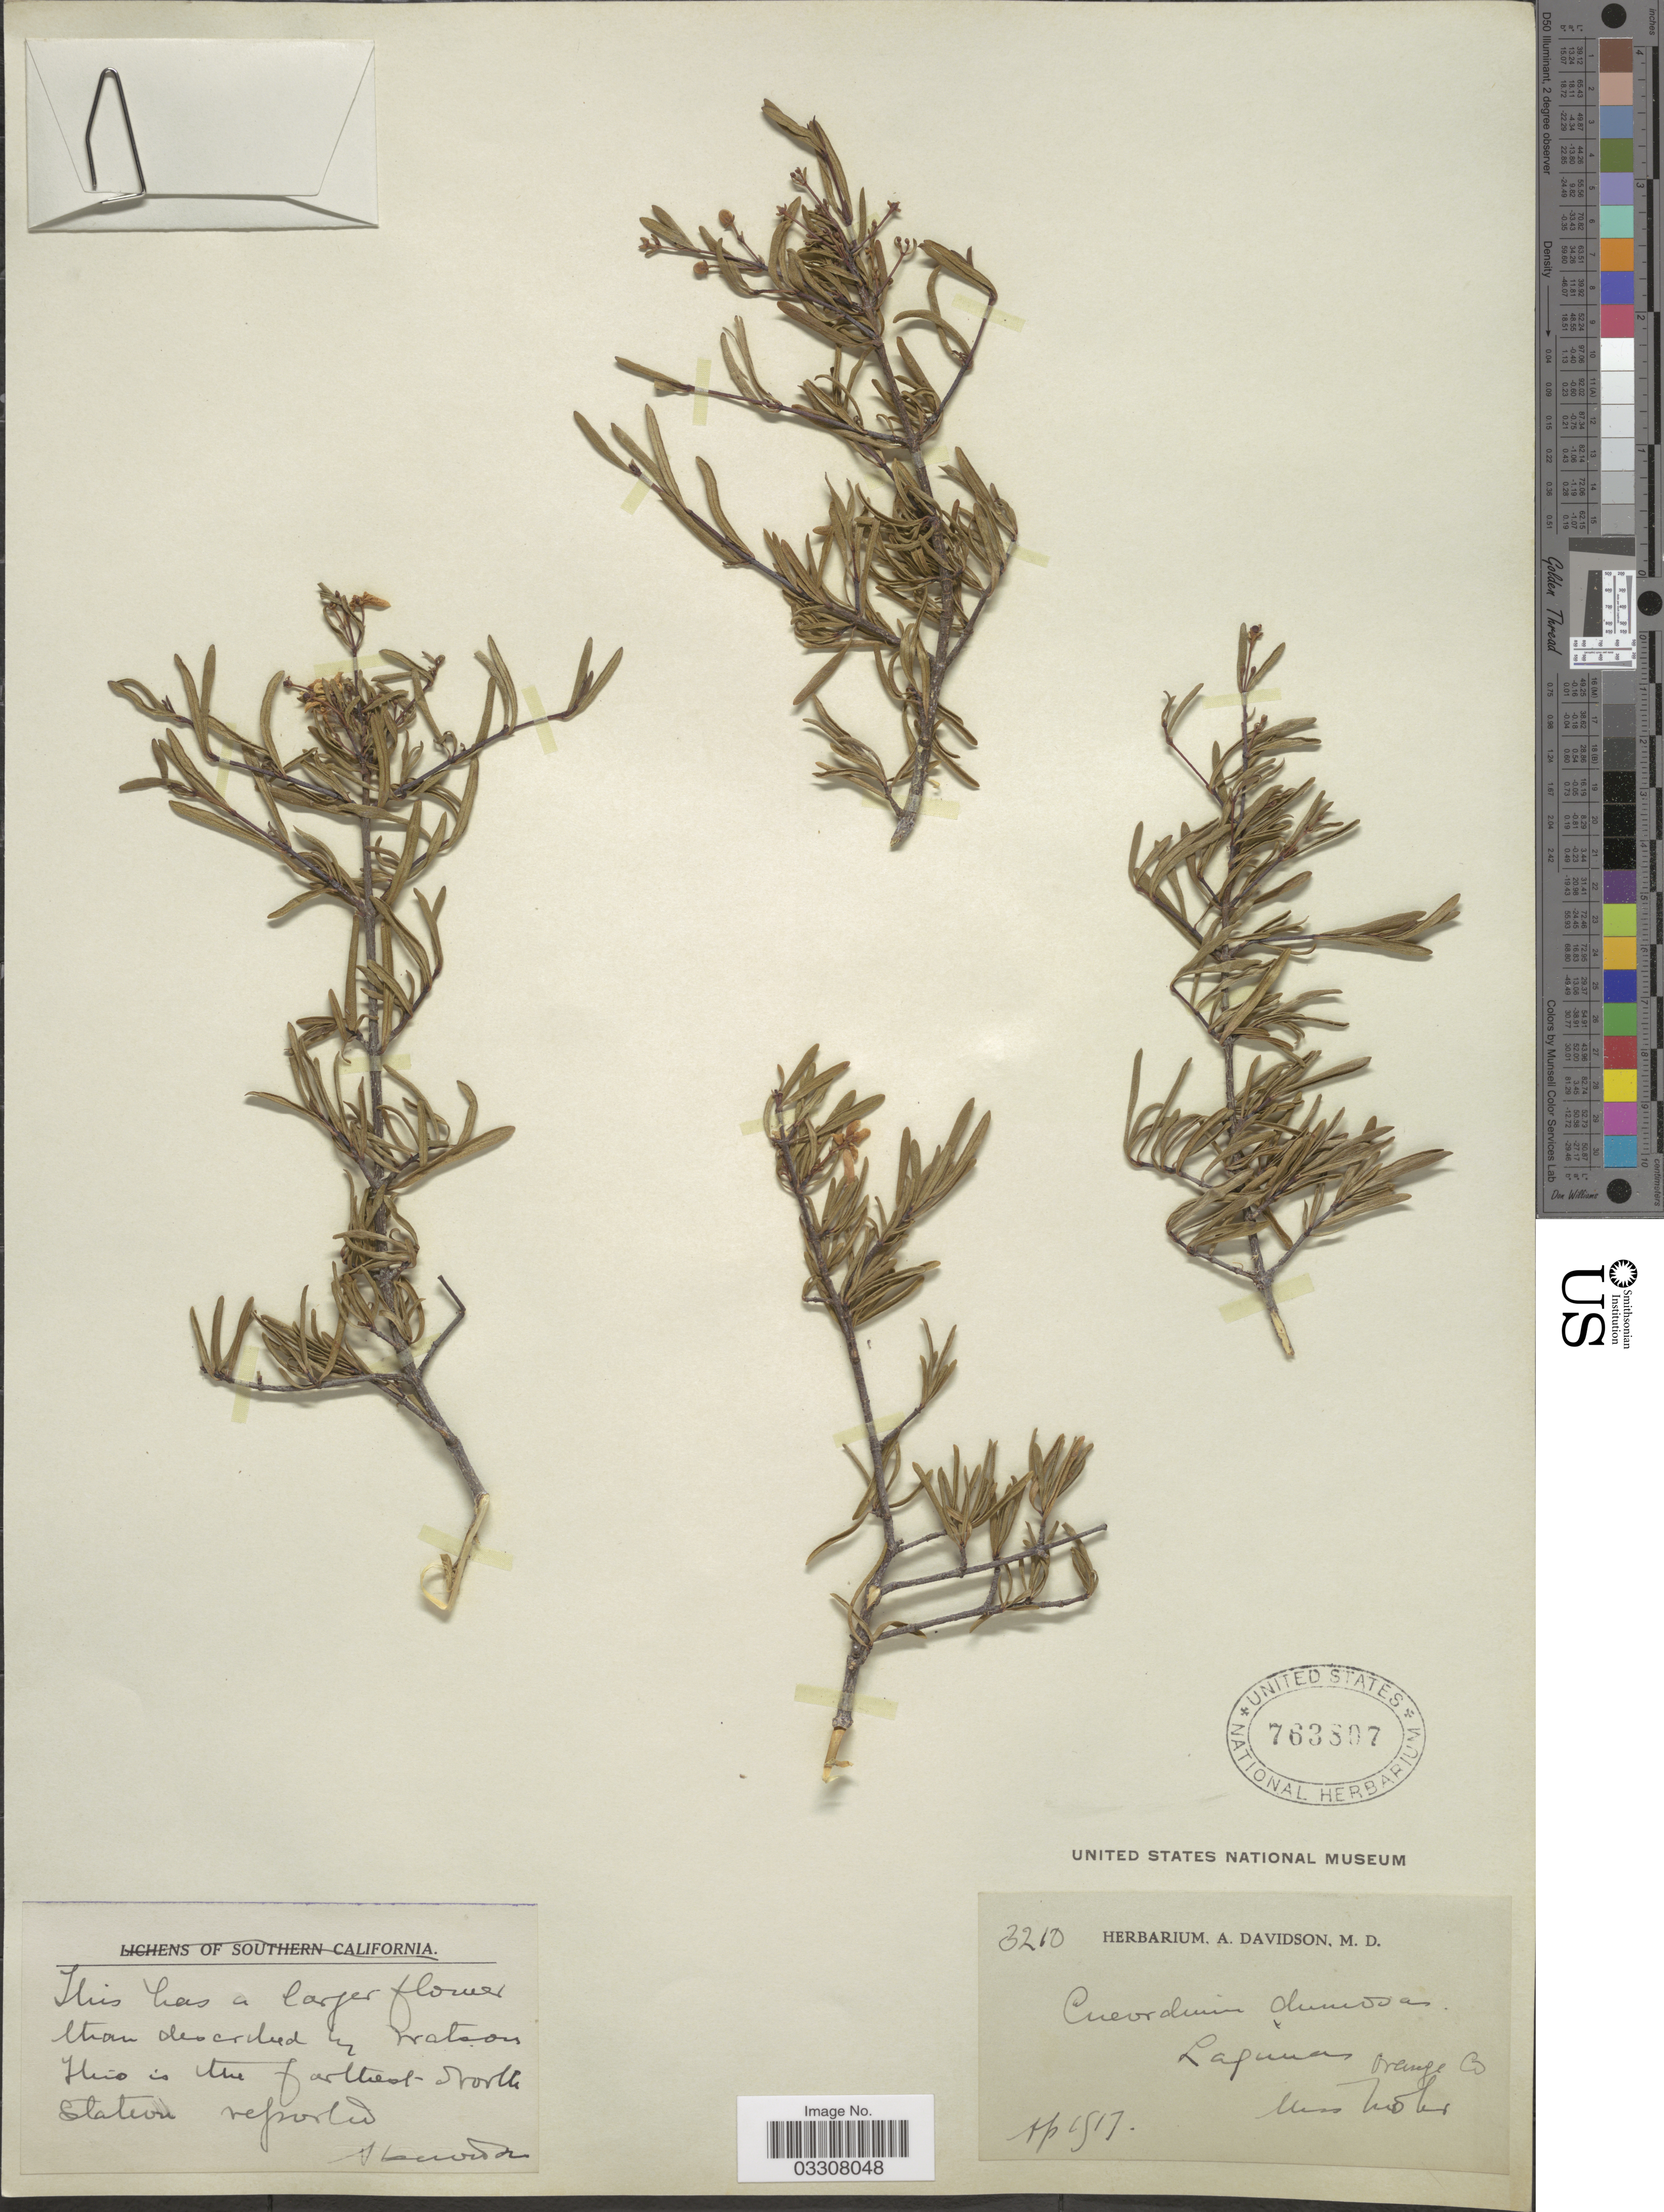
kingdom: Plantae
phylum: Tracheophyta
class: Magnoliopsida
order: Sapindales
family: Rutaceae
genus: Cneoridium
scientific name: Cneoridium dumosum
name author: (Nutt. ex Torr. & A. Gray) Hook. f. ex Baill.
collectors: Mohr, C. T. (herbarium)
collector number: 3210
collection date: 1917-04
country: United States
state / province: California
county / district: Orange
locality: Lagunas. Orange Co. North Station.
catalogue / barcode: US 763807